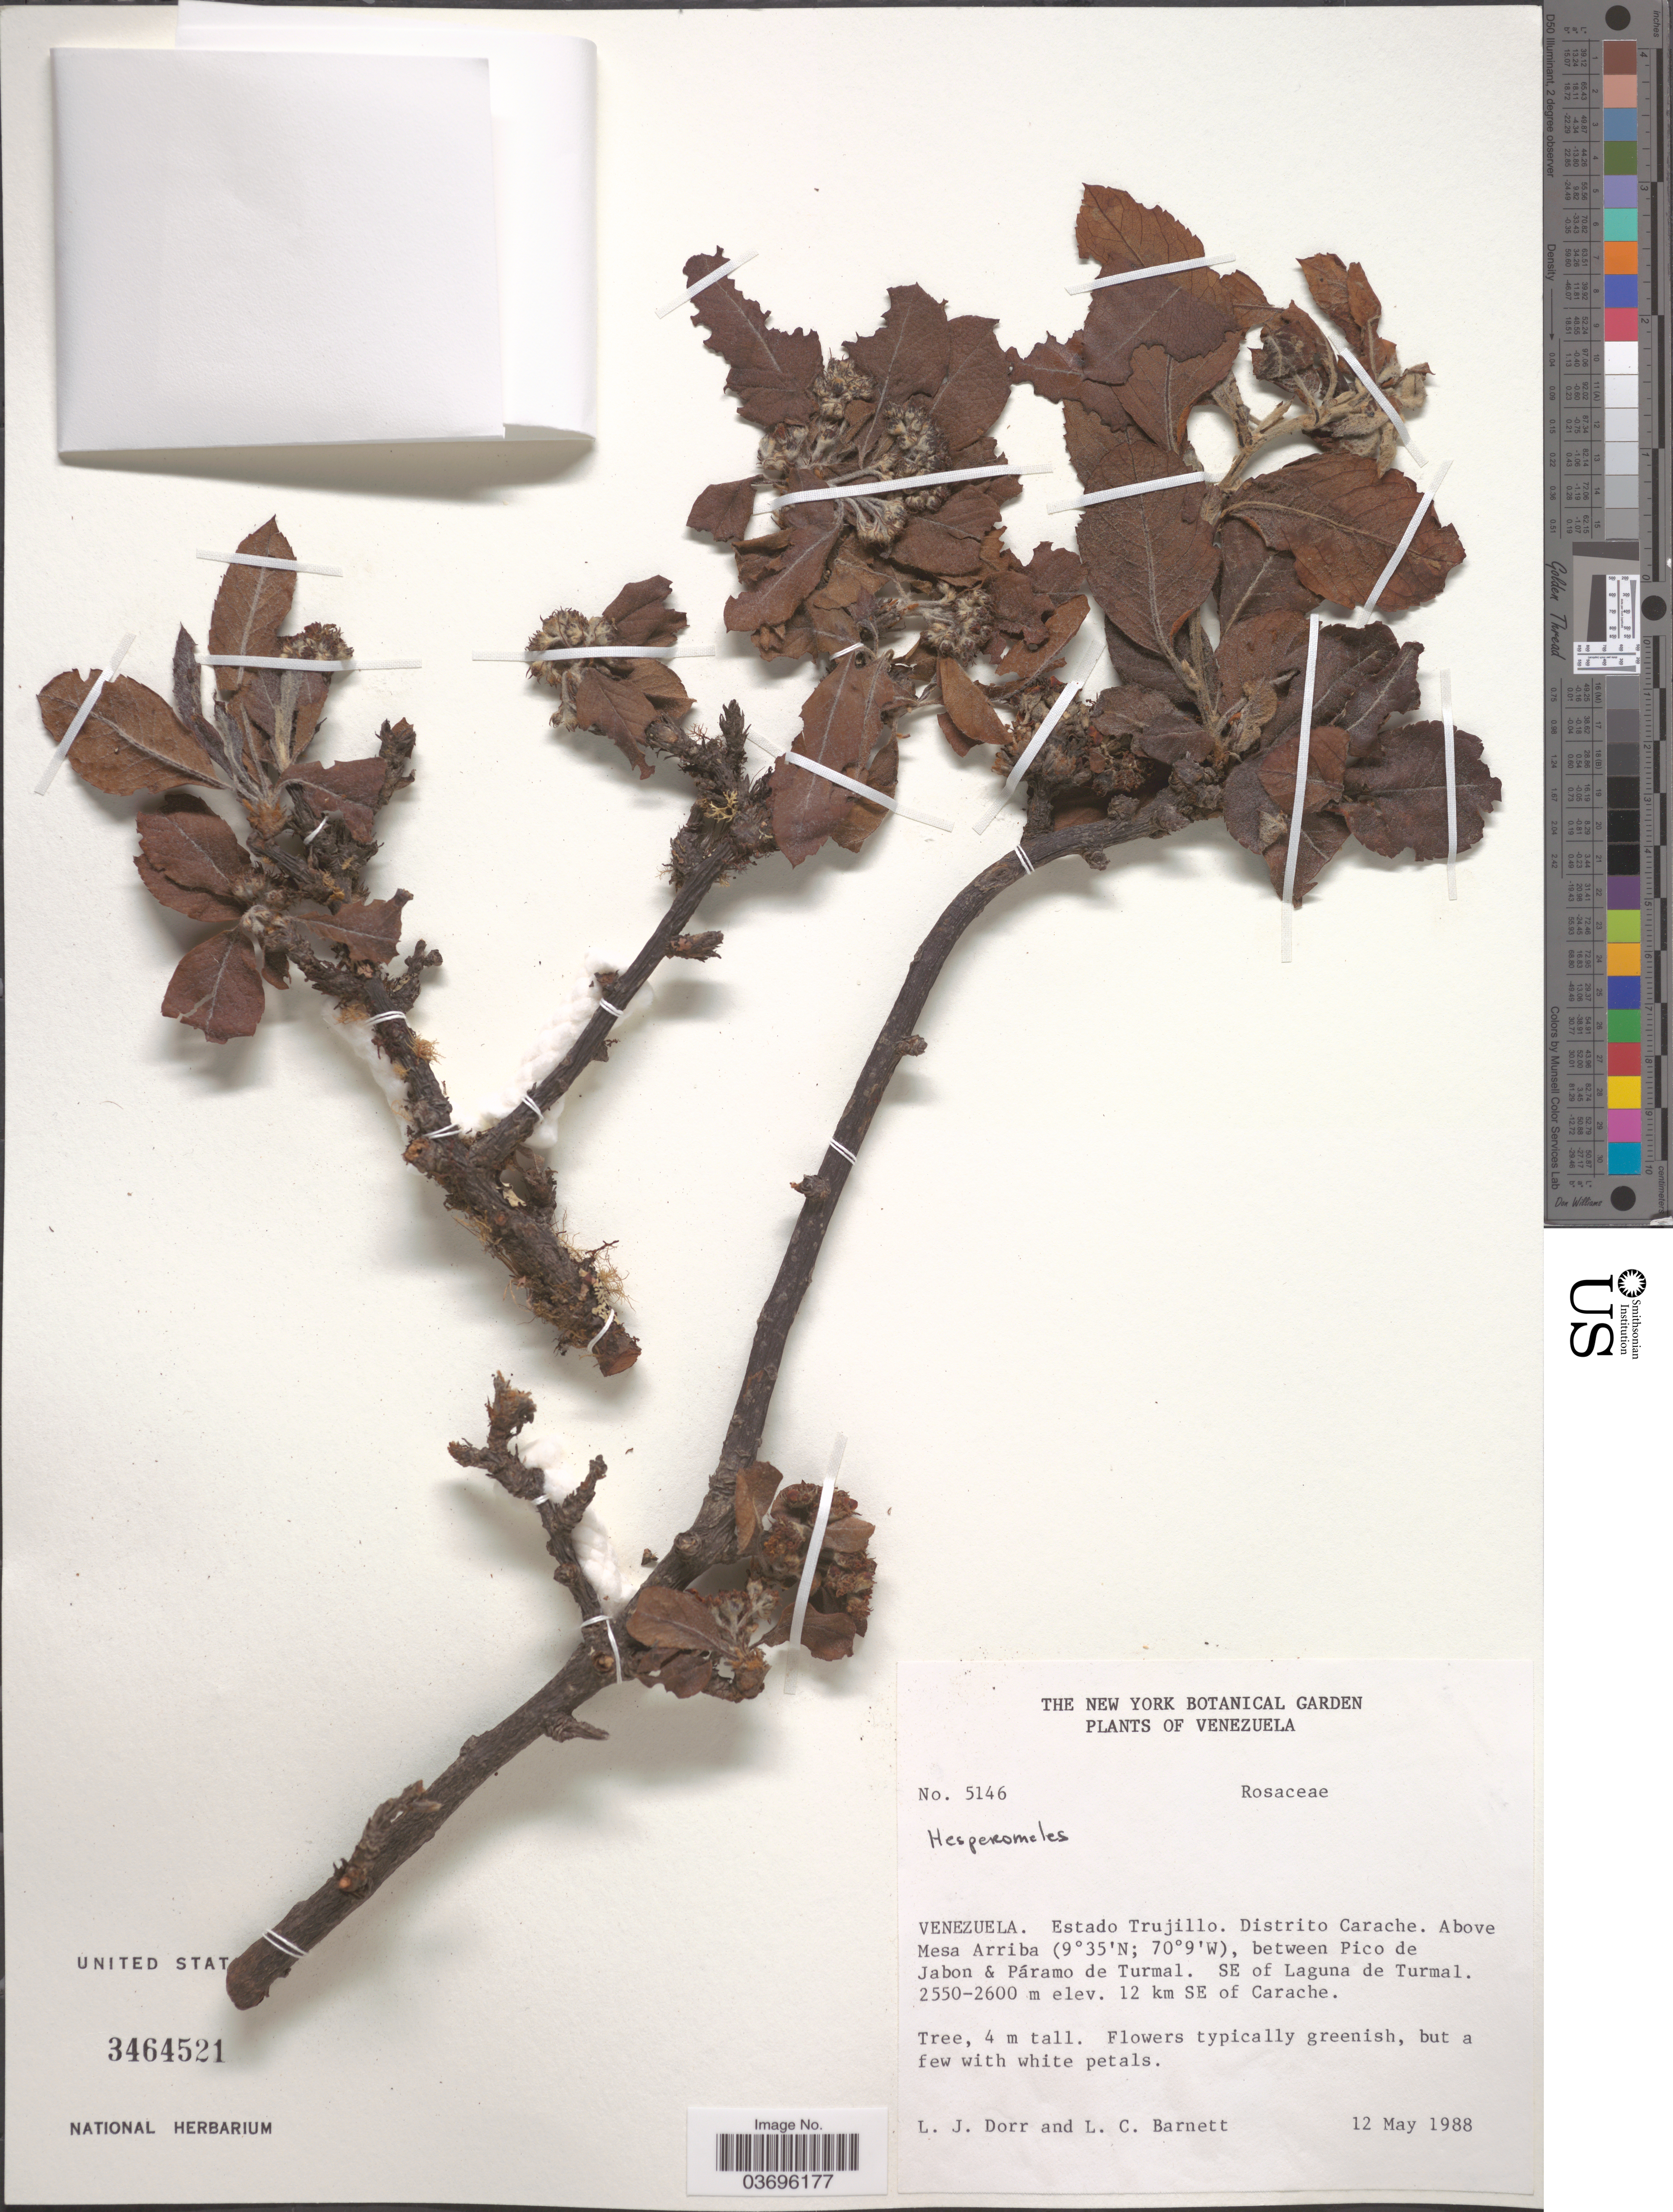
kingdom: Plantae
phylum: Tracheophyta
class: Magnoliopsida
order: Rosales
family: Rosaceae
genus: Hesperomeles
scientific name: Hesperomeles sp.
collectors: L. J. Dorr & L. C. Barnett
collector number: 5146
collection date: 1988-05-12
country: Venezuela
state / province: Trujillo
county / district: Carache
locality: Above Mesa Arriba, between Pico de Jabon & Páramo de Turmal. SE of Laguna de Turmal. 12 km SE of Carache.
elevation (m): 2550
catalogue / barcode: US 3464521